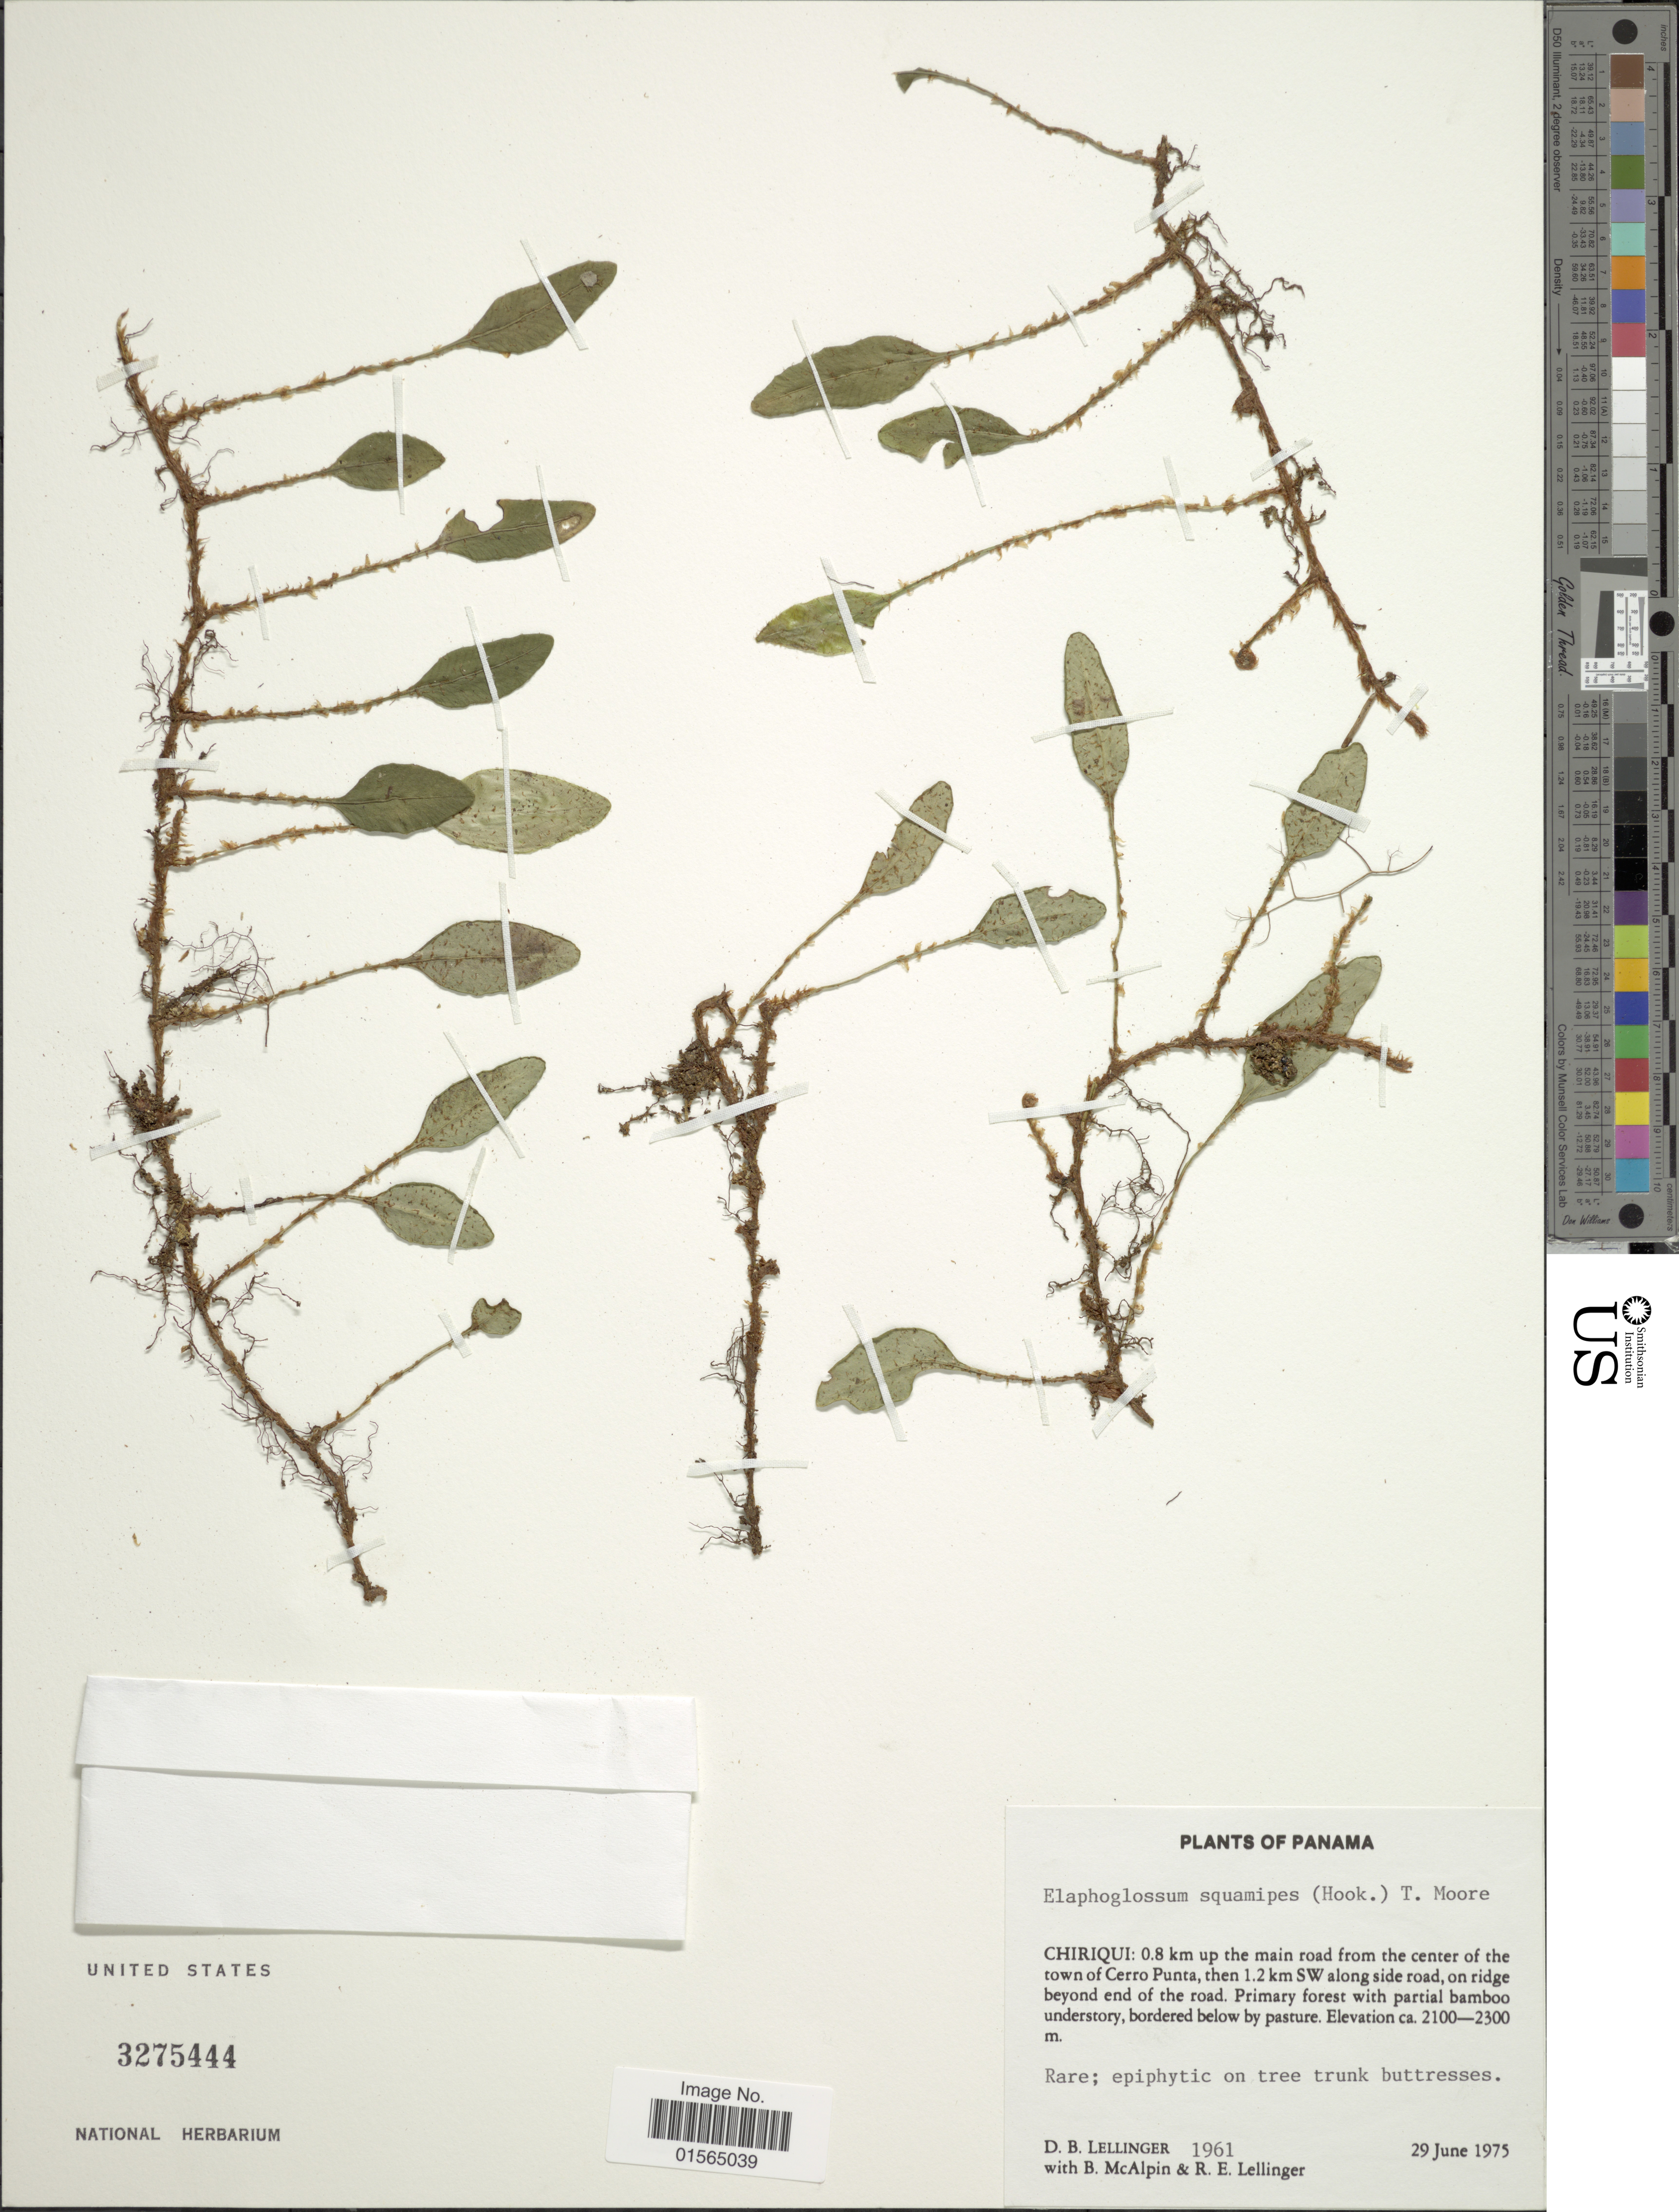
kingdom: Plantae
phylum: Tracheophyta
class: Polypodiopsida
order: Polypodiales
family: Dryopteridaceae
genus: Elaphoglossum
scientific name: Elaphoglossum squamipes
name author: (Hook.) T. Moore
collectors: D. B. Lellinger, B. McAlpin & R. E. Lellinger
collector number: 1961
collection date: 1975-06-29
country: Panama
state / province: Chiriqui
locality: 0.8 km up the main road from the center of the town of Cerro Punta, then 1.2 km SW along side road, ridge beyond end of the road. Primary forest with partial bamboo understory, bordered below pasture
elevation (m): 2100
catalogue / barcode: US 3275444